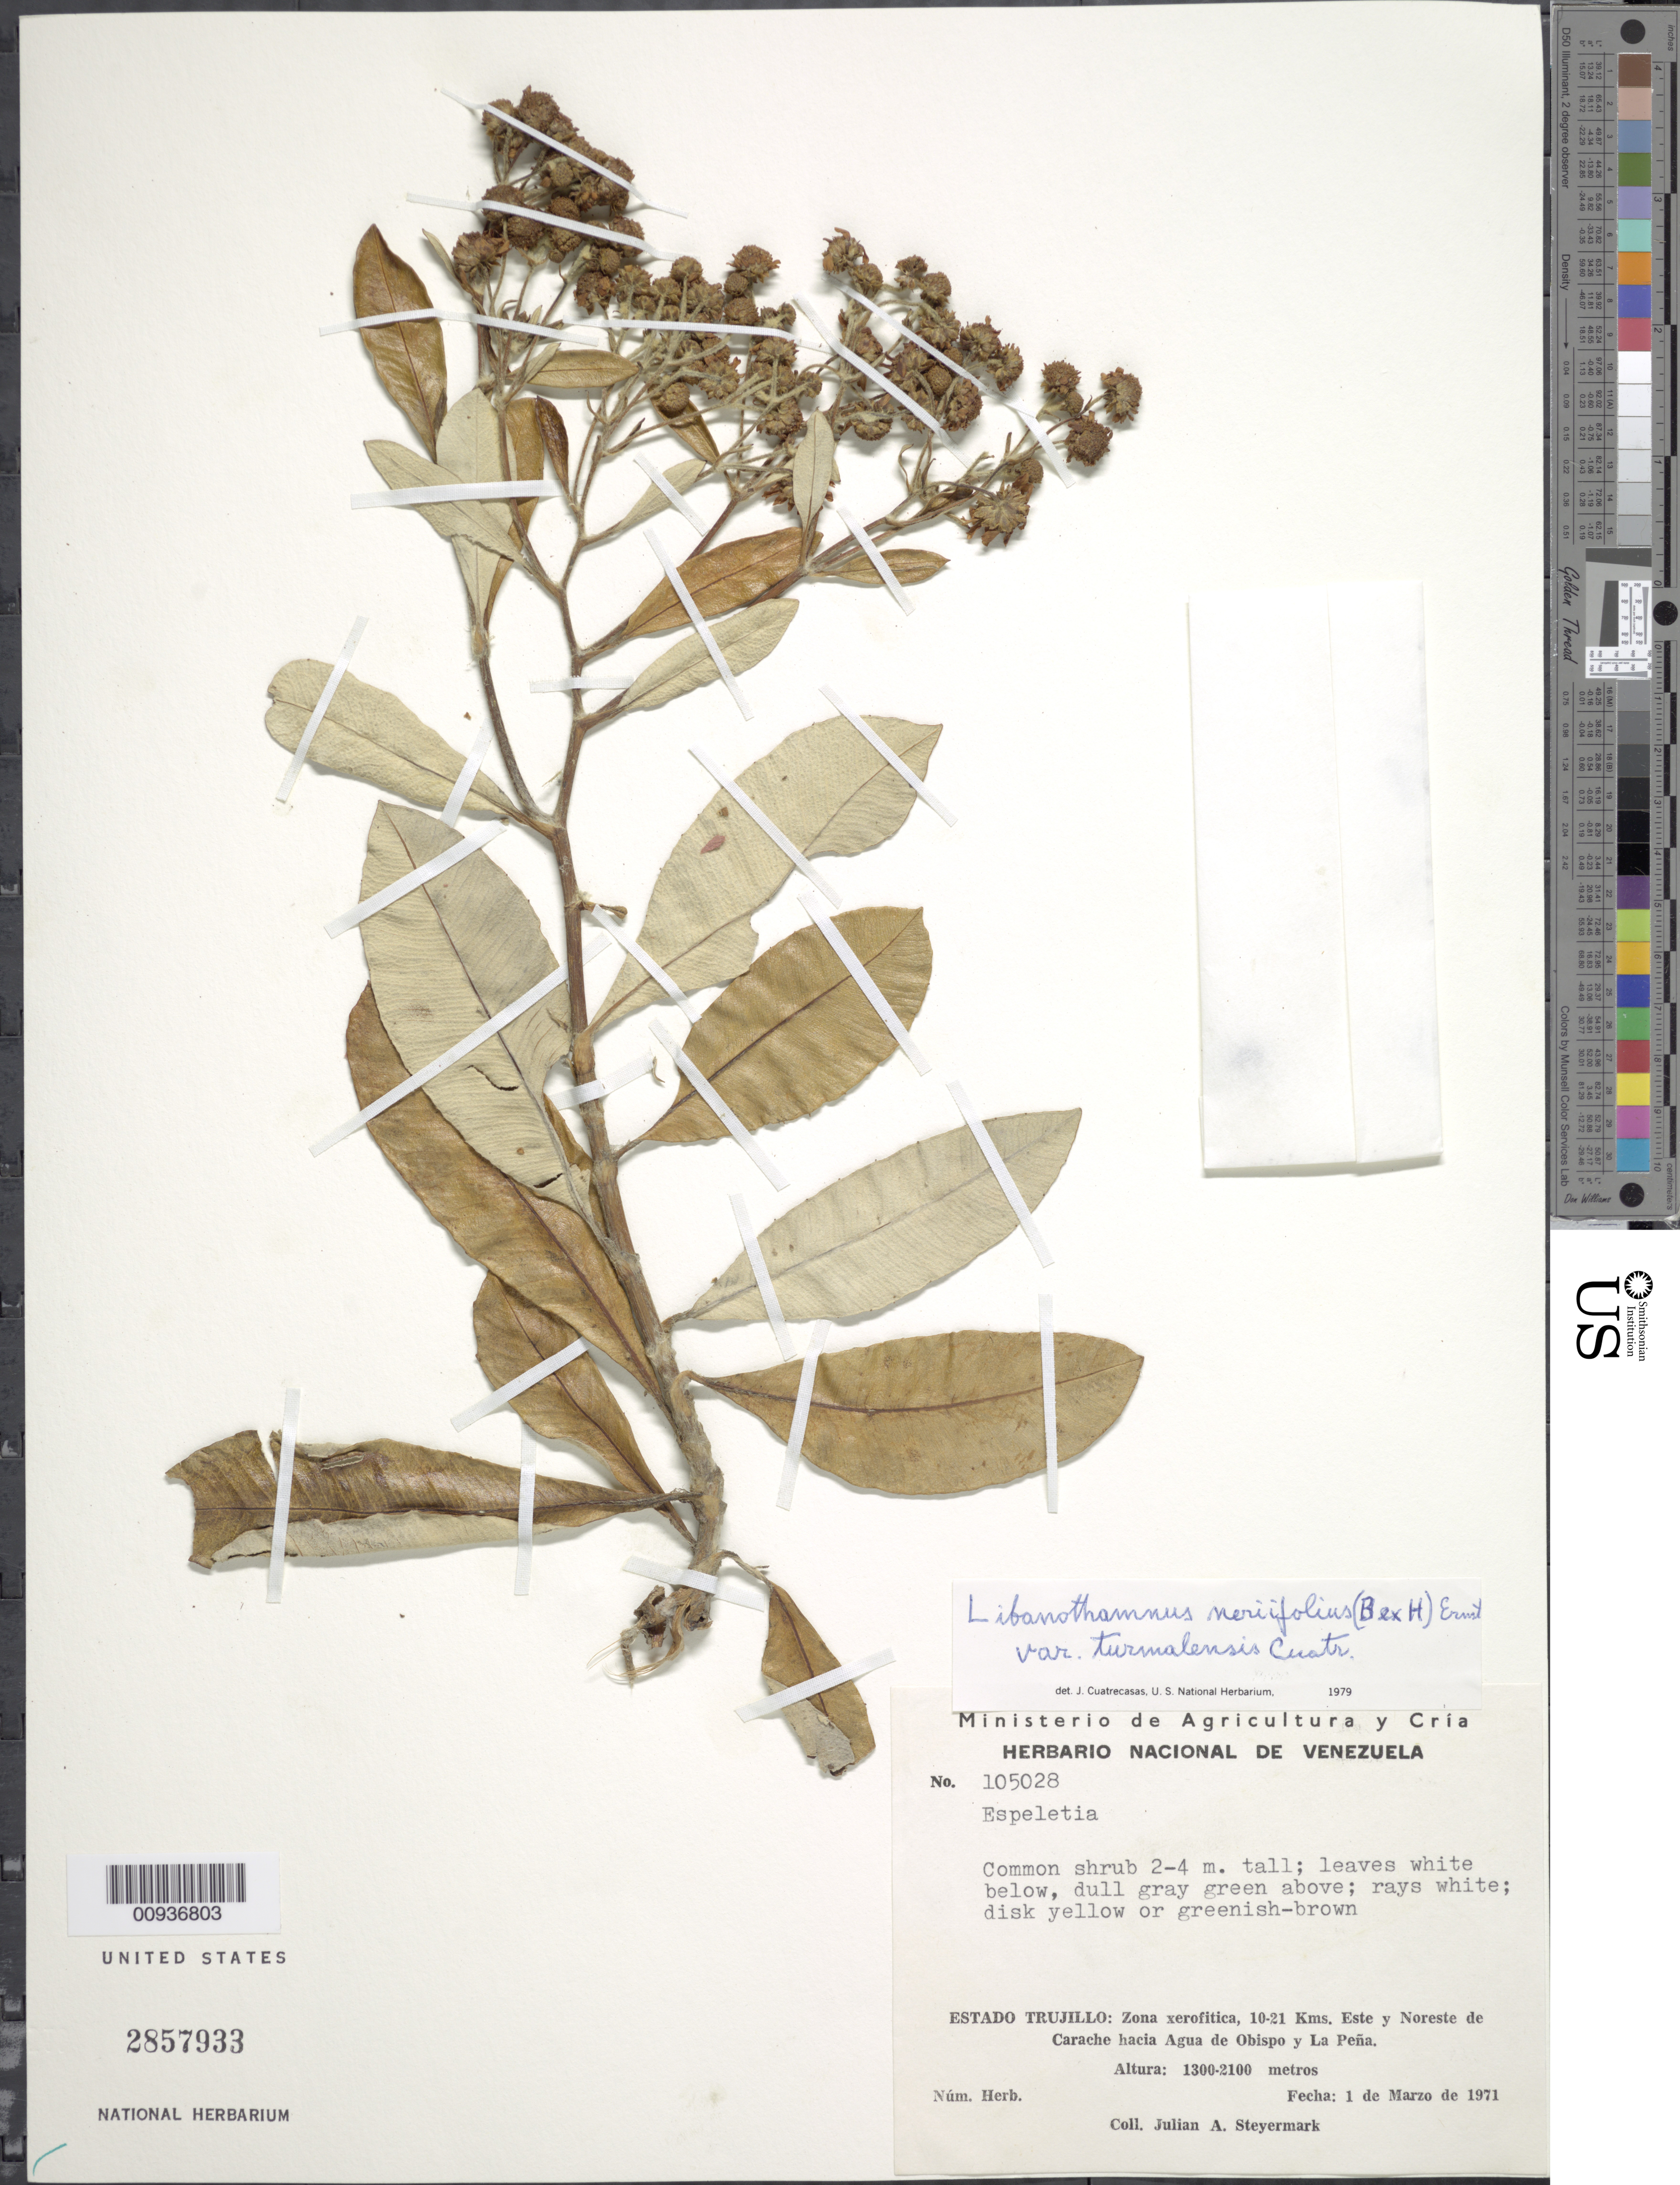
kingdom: Plantae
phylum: Tracheophyta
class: Magnoliopsida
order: Asterales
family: Asteraceae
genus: Libanothamnus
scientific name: Libanothamnus neriifolius var. turmalensis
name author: Cuatrec.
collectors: J. Steyermark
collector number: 105028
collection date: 1971-03-01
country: Venezuela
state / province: Trujillo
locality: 10-21 kms Este y Noreste de Carache hacia Agua de Obispo y La Pena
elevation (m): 1300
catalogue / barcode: US 2857933